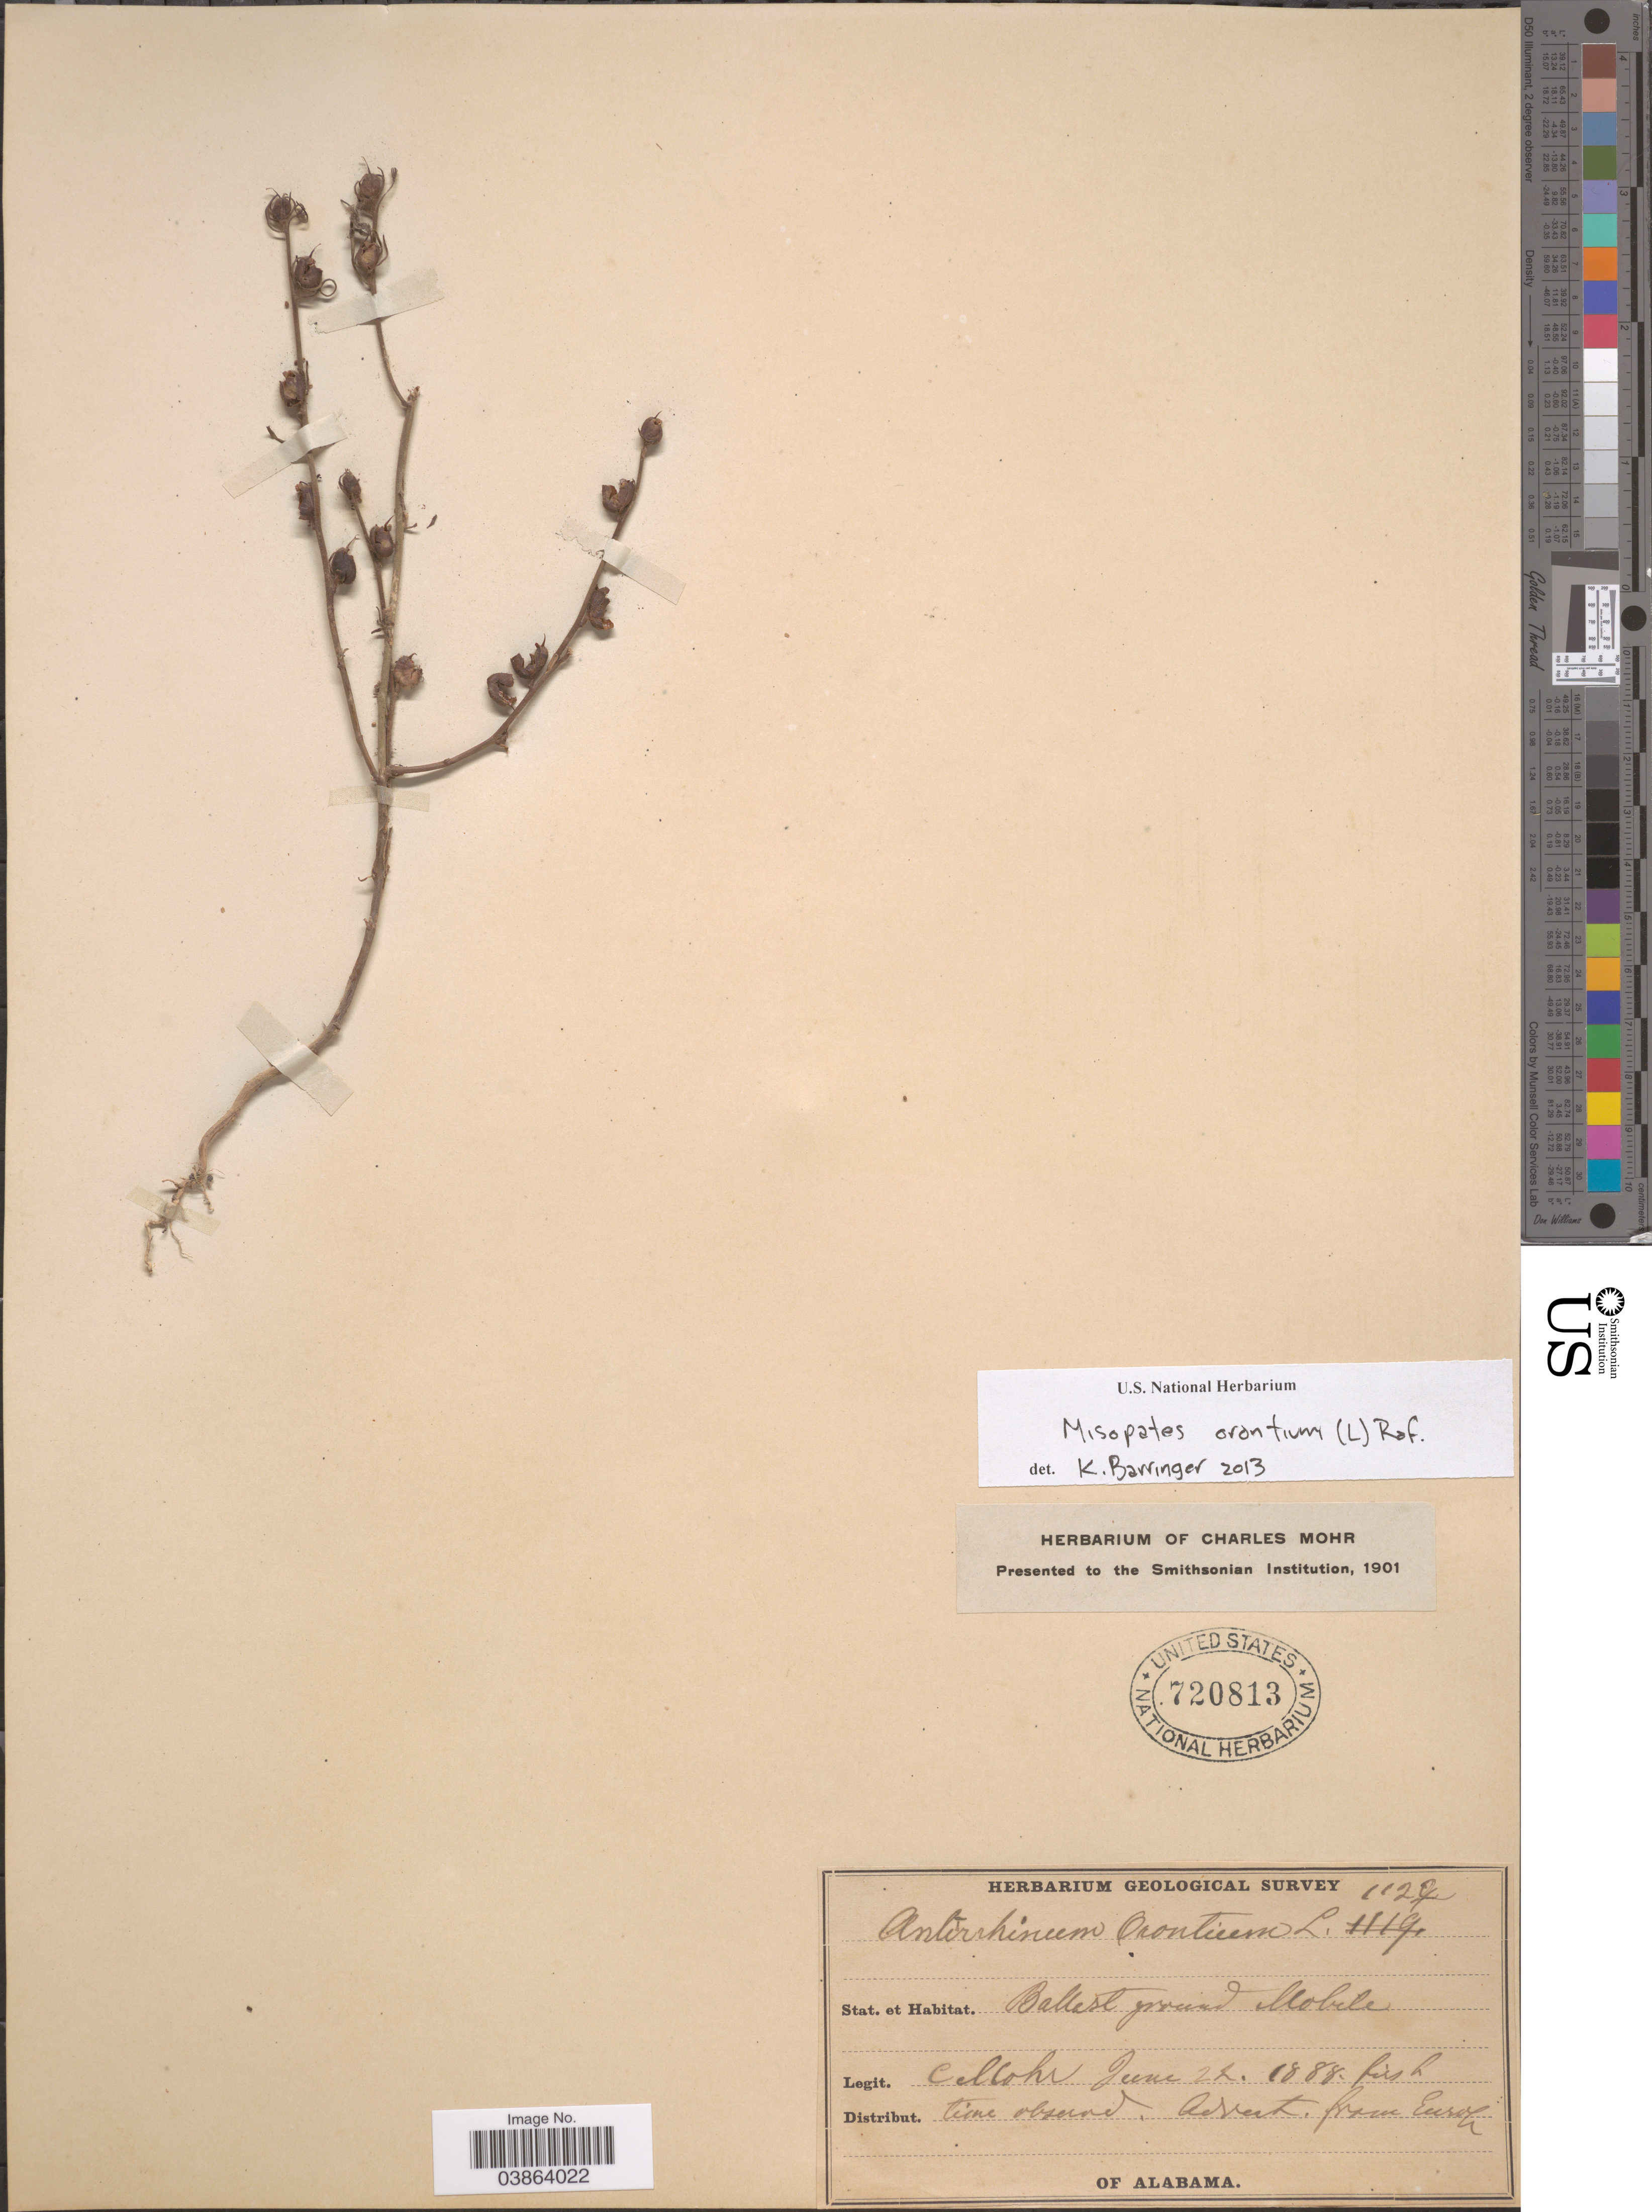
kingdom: Plantae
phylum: Tracheophyta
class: Magnoliopsida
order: Lamiales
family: Plantaginaceae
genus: Misopates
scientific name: Misopates orontium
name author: (L.) Raf.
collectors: C. T. Mohr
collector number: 1127*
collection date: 1888-06-22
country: United States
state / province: Alabama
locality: Stat. Ballast ground Mobile.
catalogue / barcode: US 720813